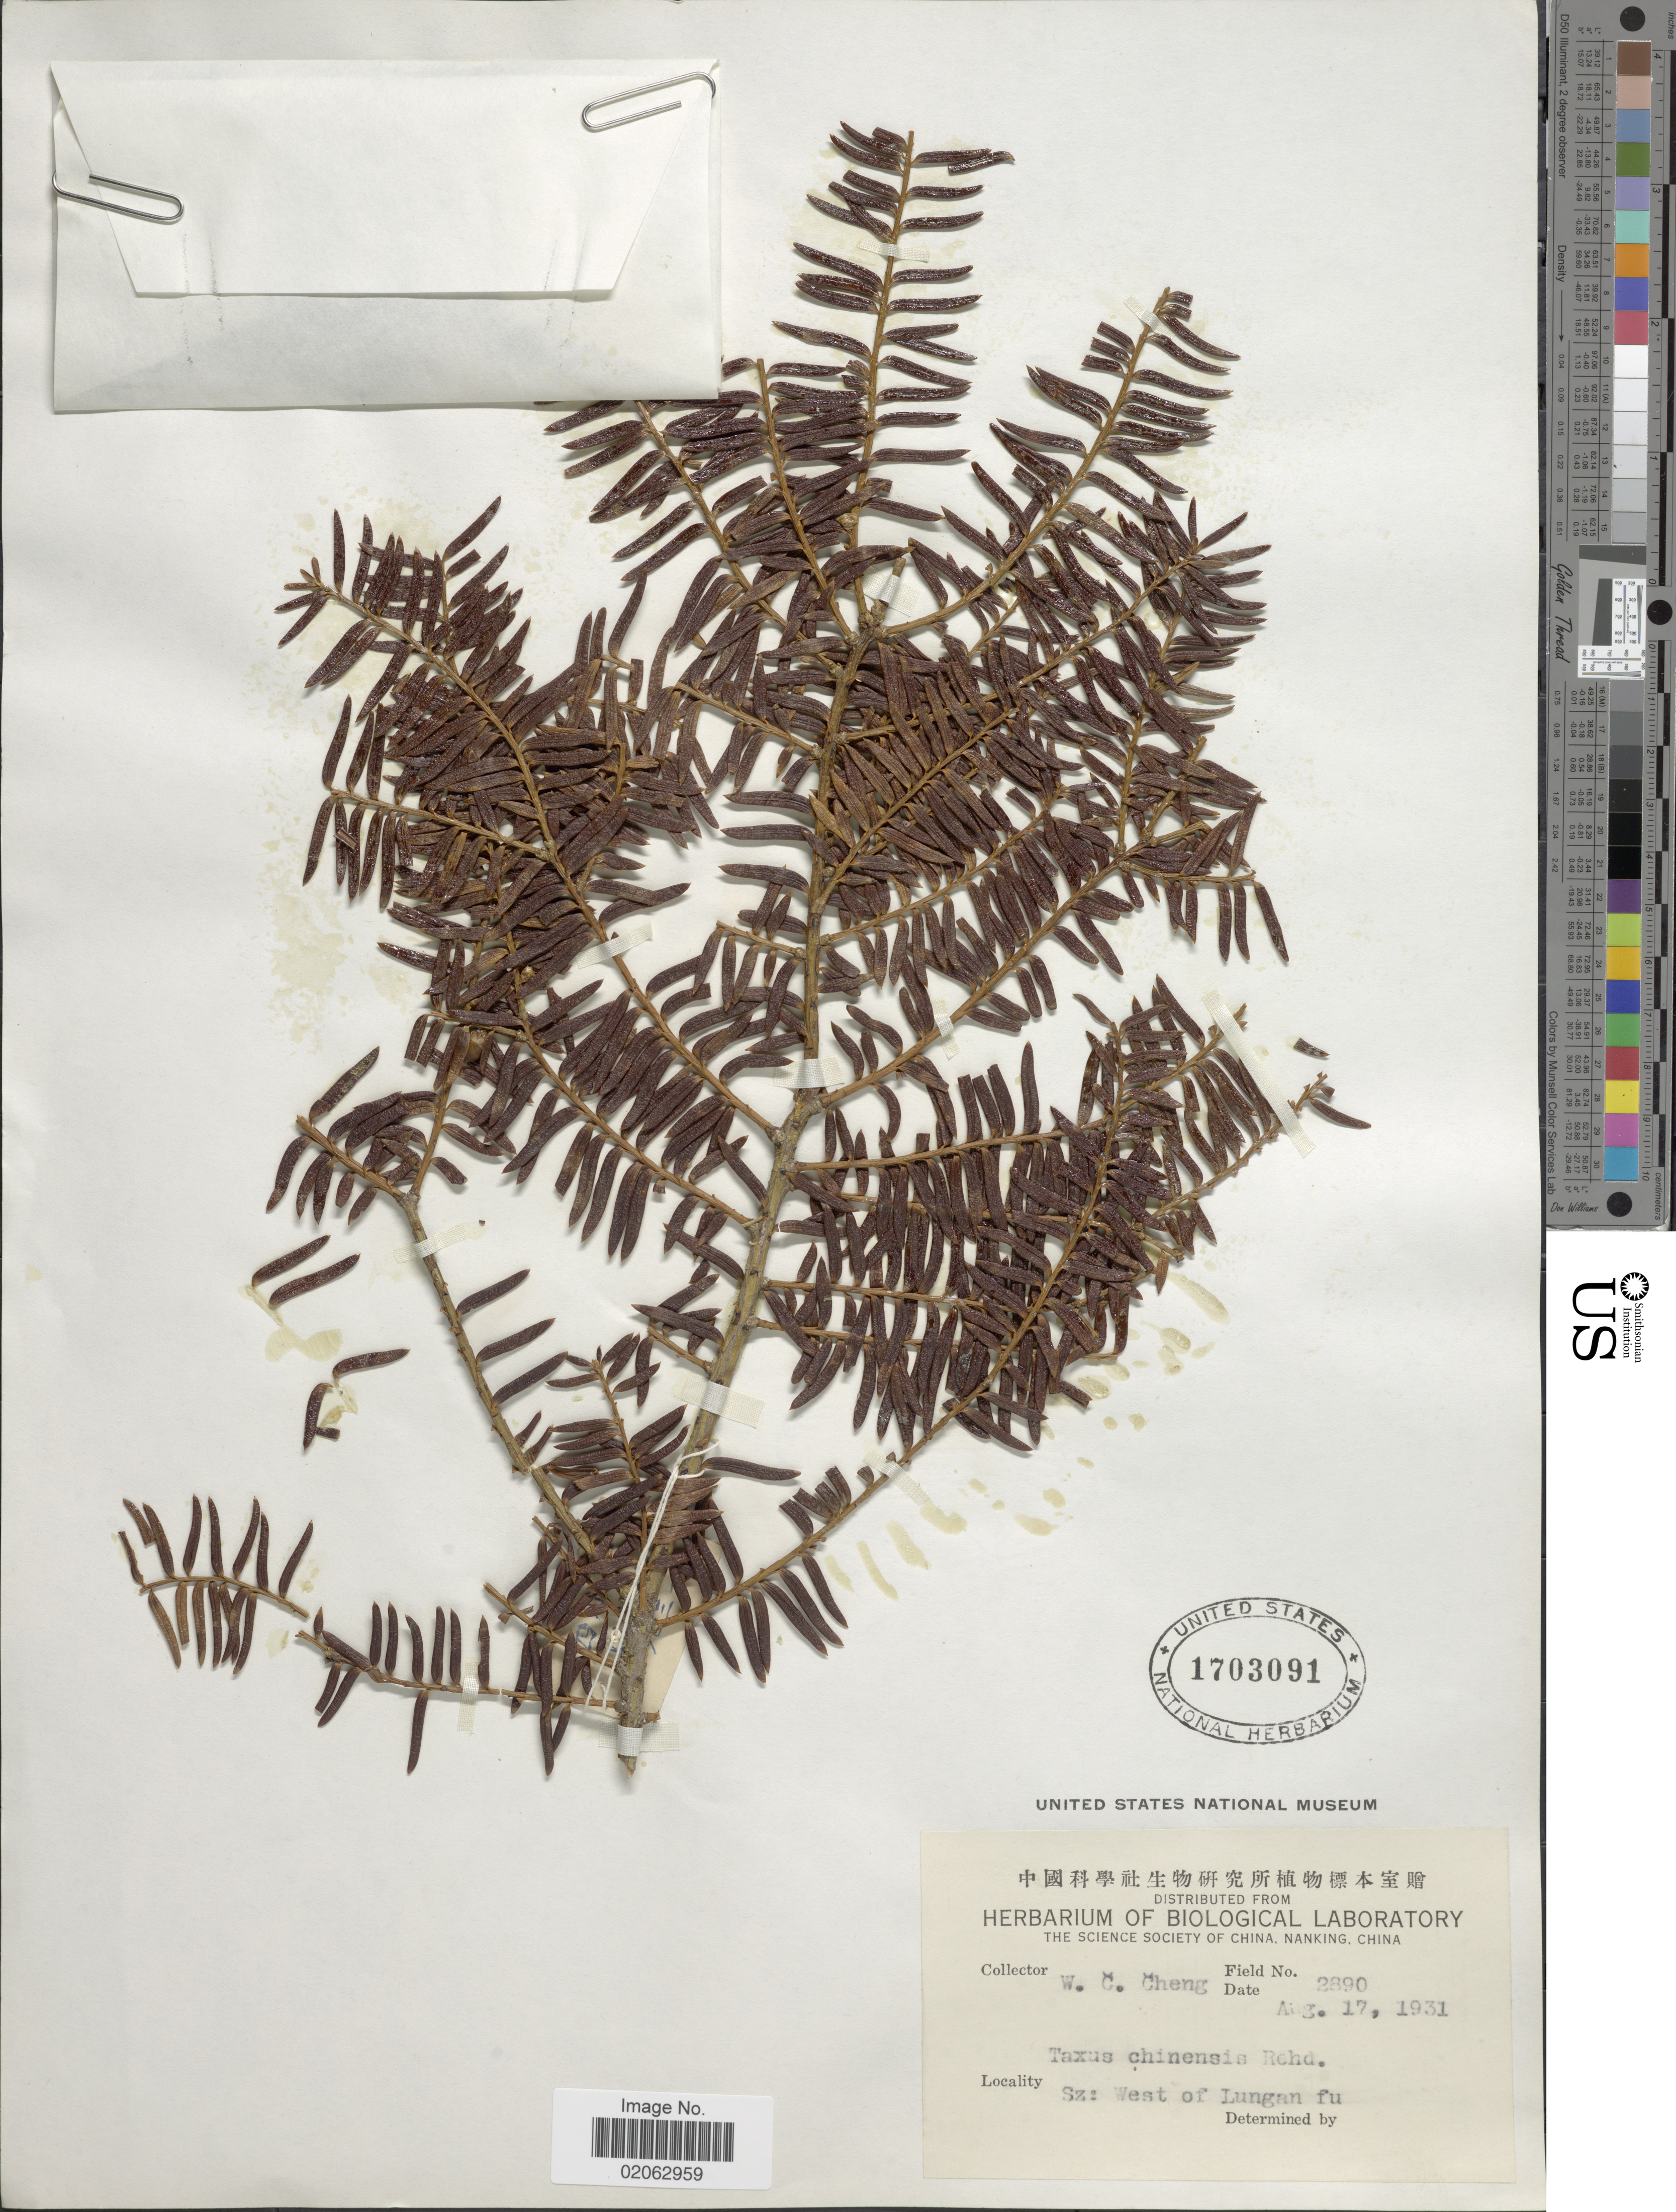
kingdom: Plantae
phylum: Tracheophyta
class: Pinopsida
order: Pinales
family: Taxaceae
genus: Taxus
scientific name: Taxus celebica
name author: (Warb.) H.L. Li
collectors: W. C. Cheng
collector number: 2890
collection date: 1931-08-17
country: China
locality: Sz: West of Lungan fu.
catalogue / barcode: US 1703091